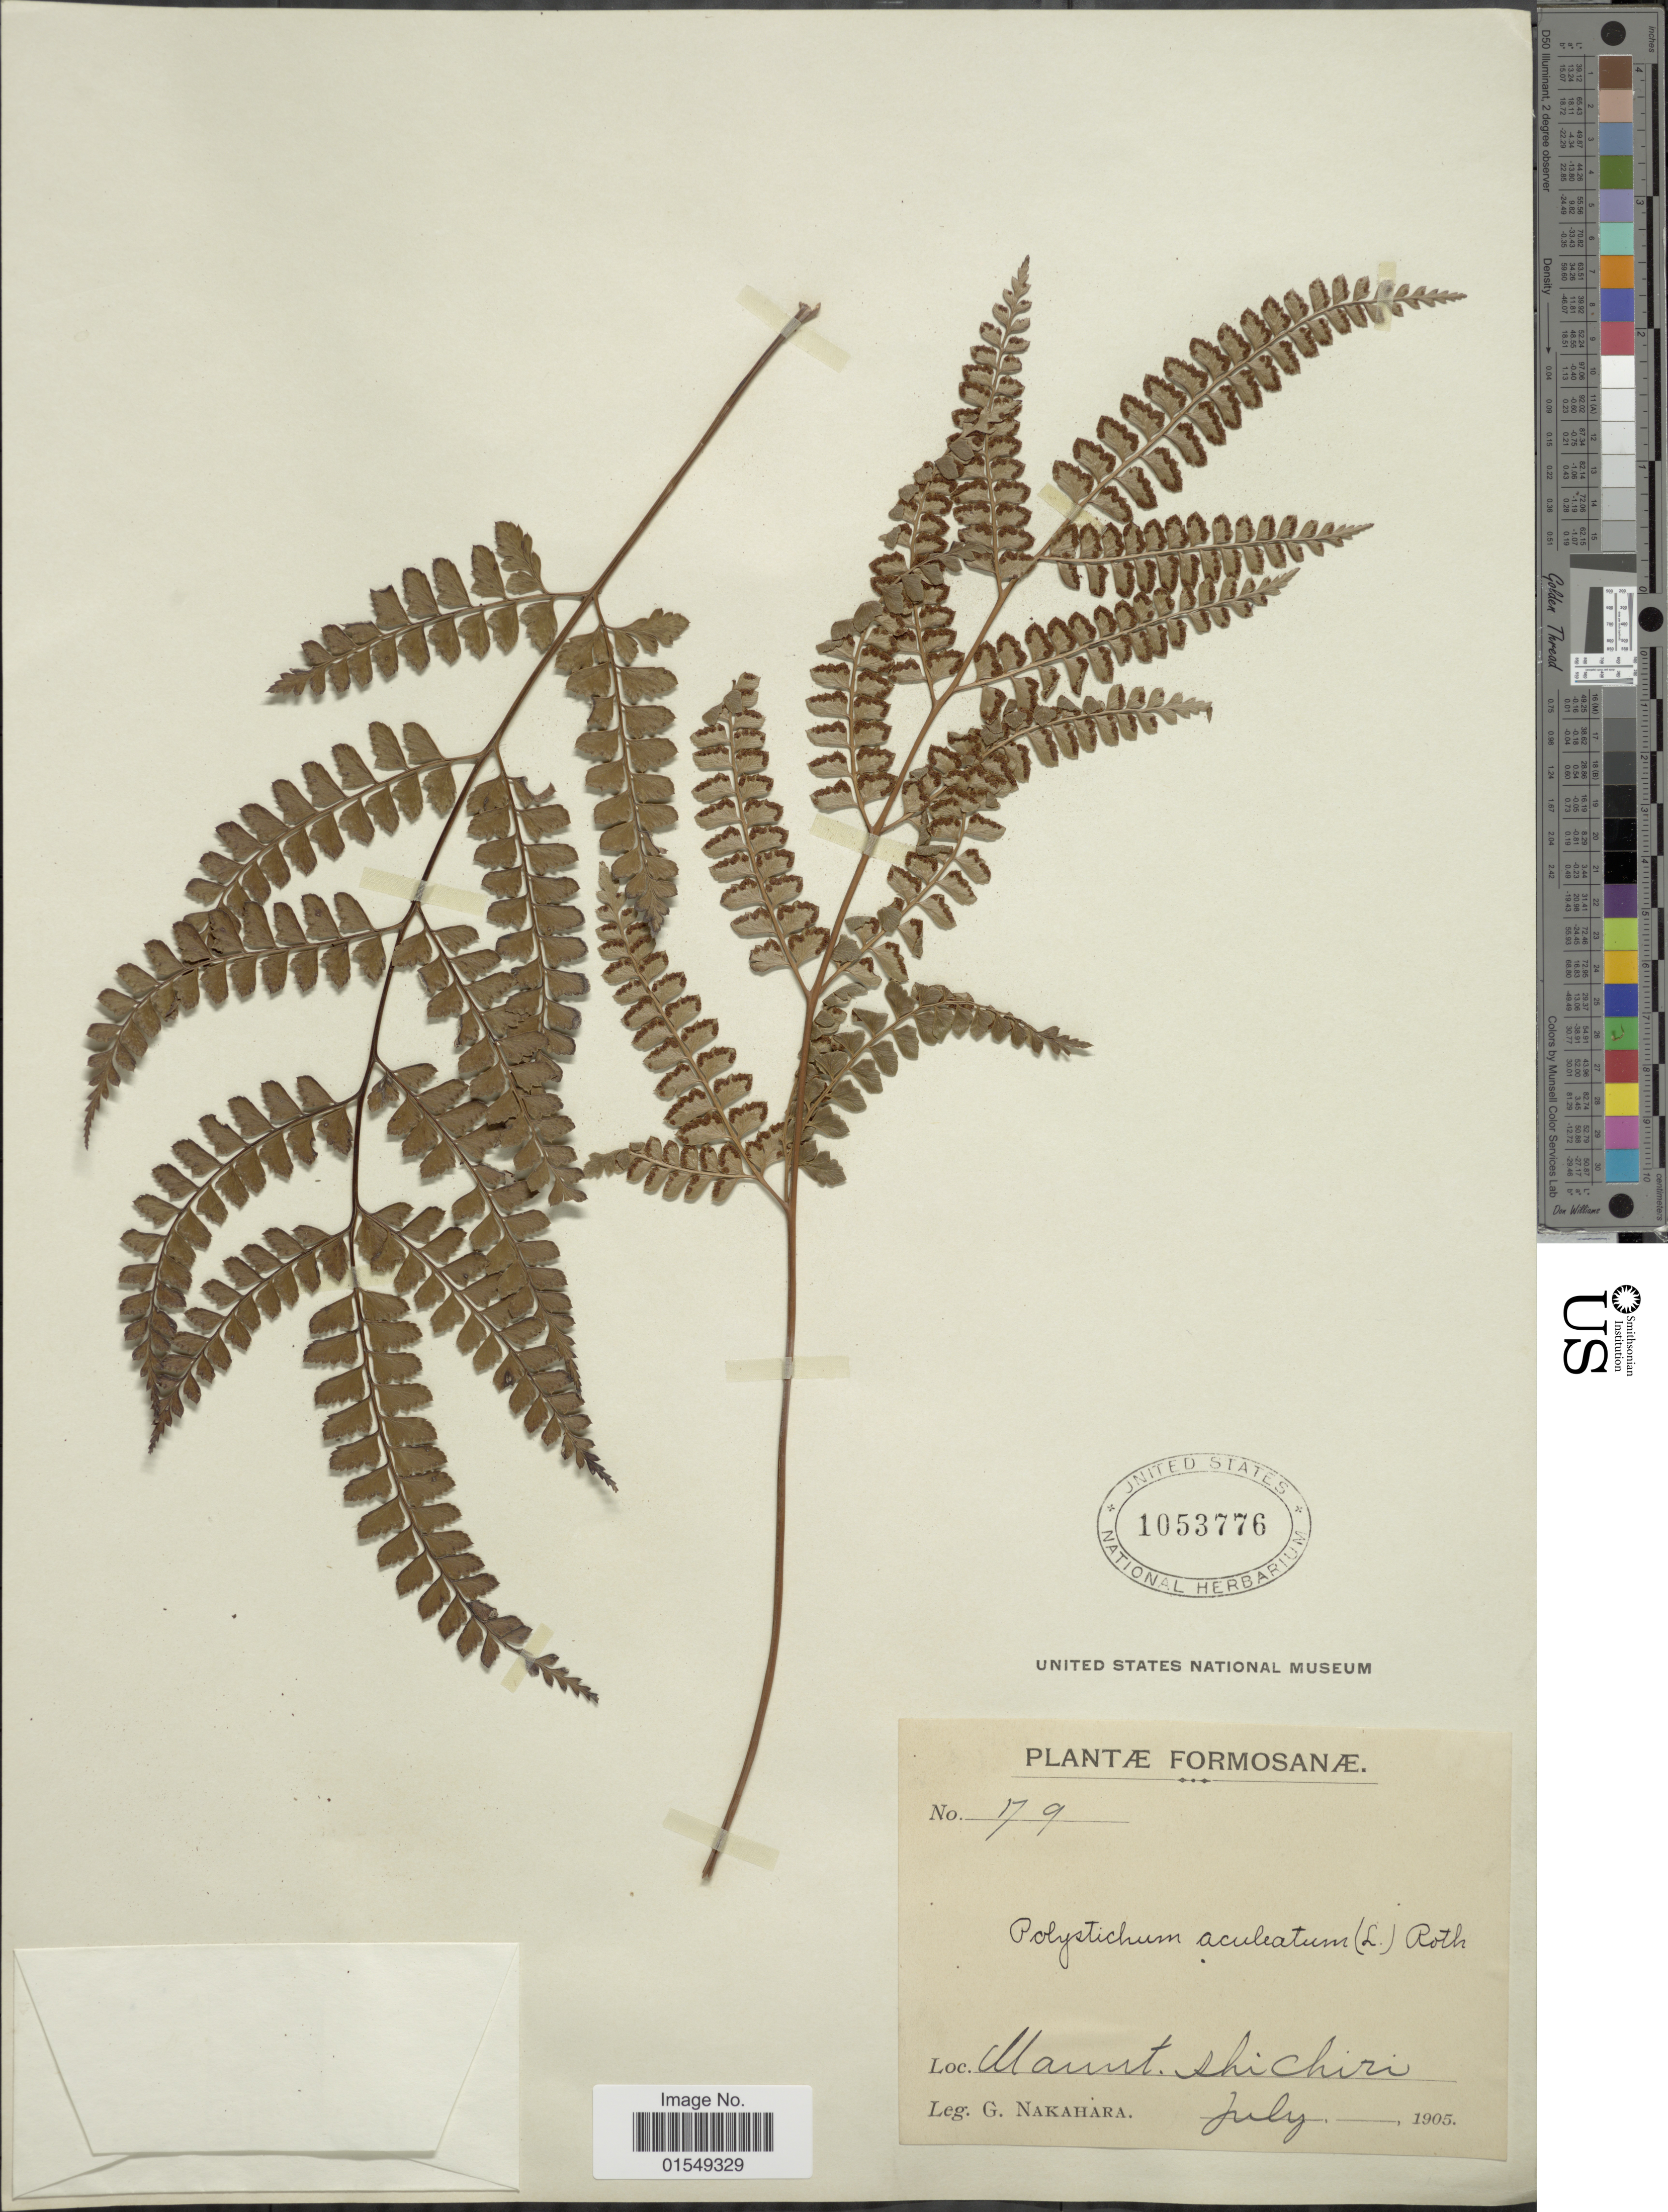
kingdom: Plantae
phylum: Tracheophyta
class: Polypodiopsida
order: Polypodiales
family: Dryopteridaceae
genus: Arachniodes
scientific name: Arachniodes sp.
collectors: G. Nakahara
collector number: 79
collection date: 1905-07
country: Taiwan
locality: Formosanae, Mount Shichiri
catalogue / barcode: US 1053776